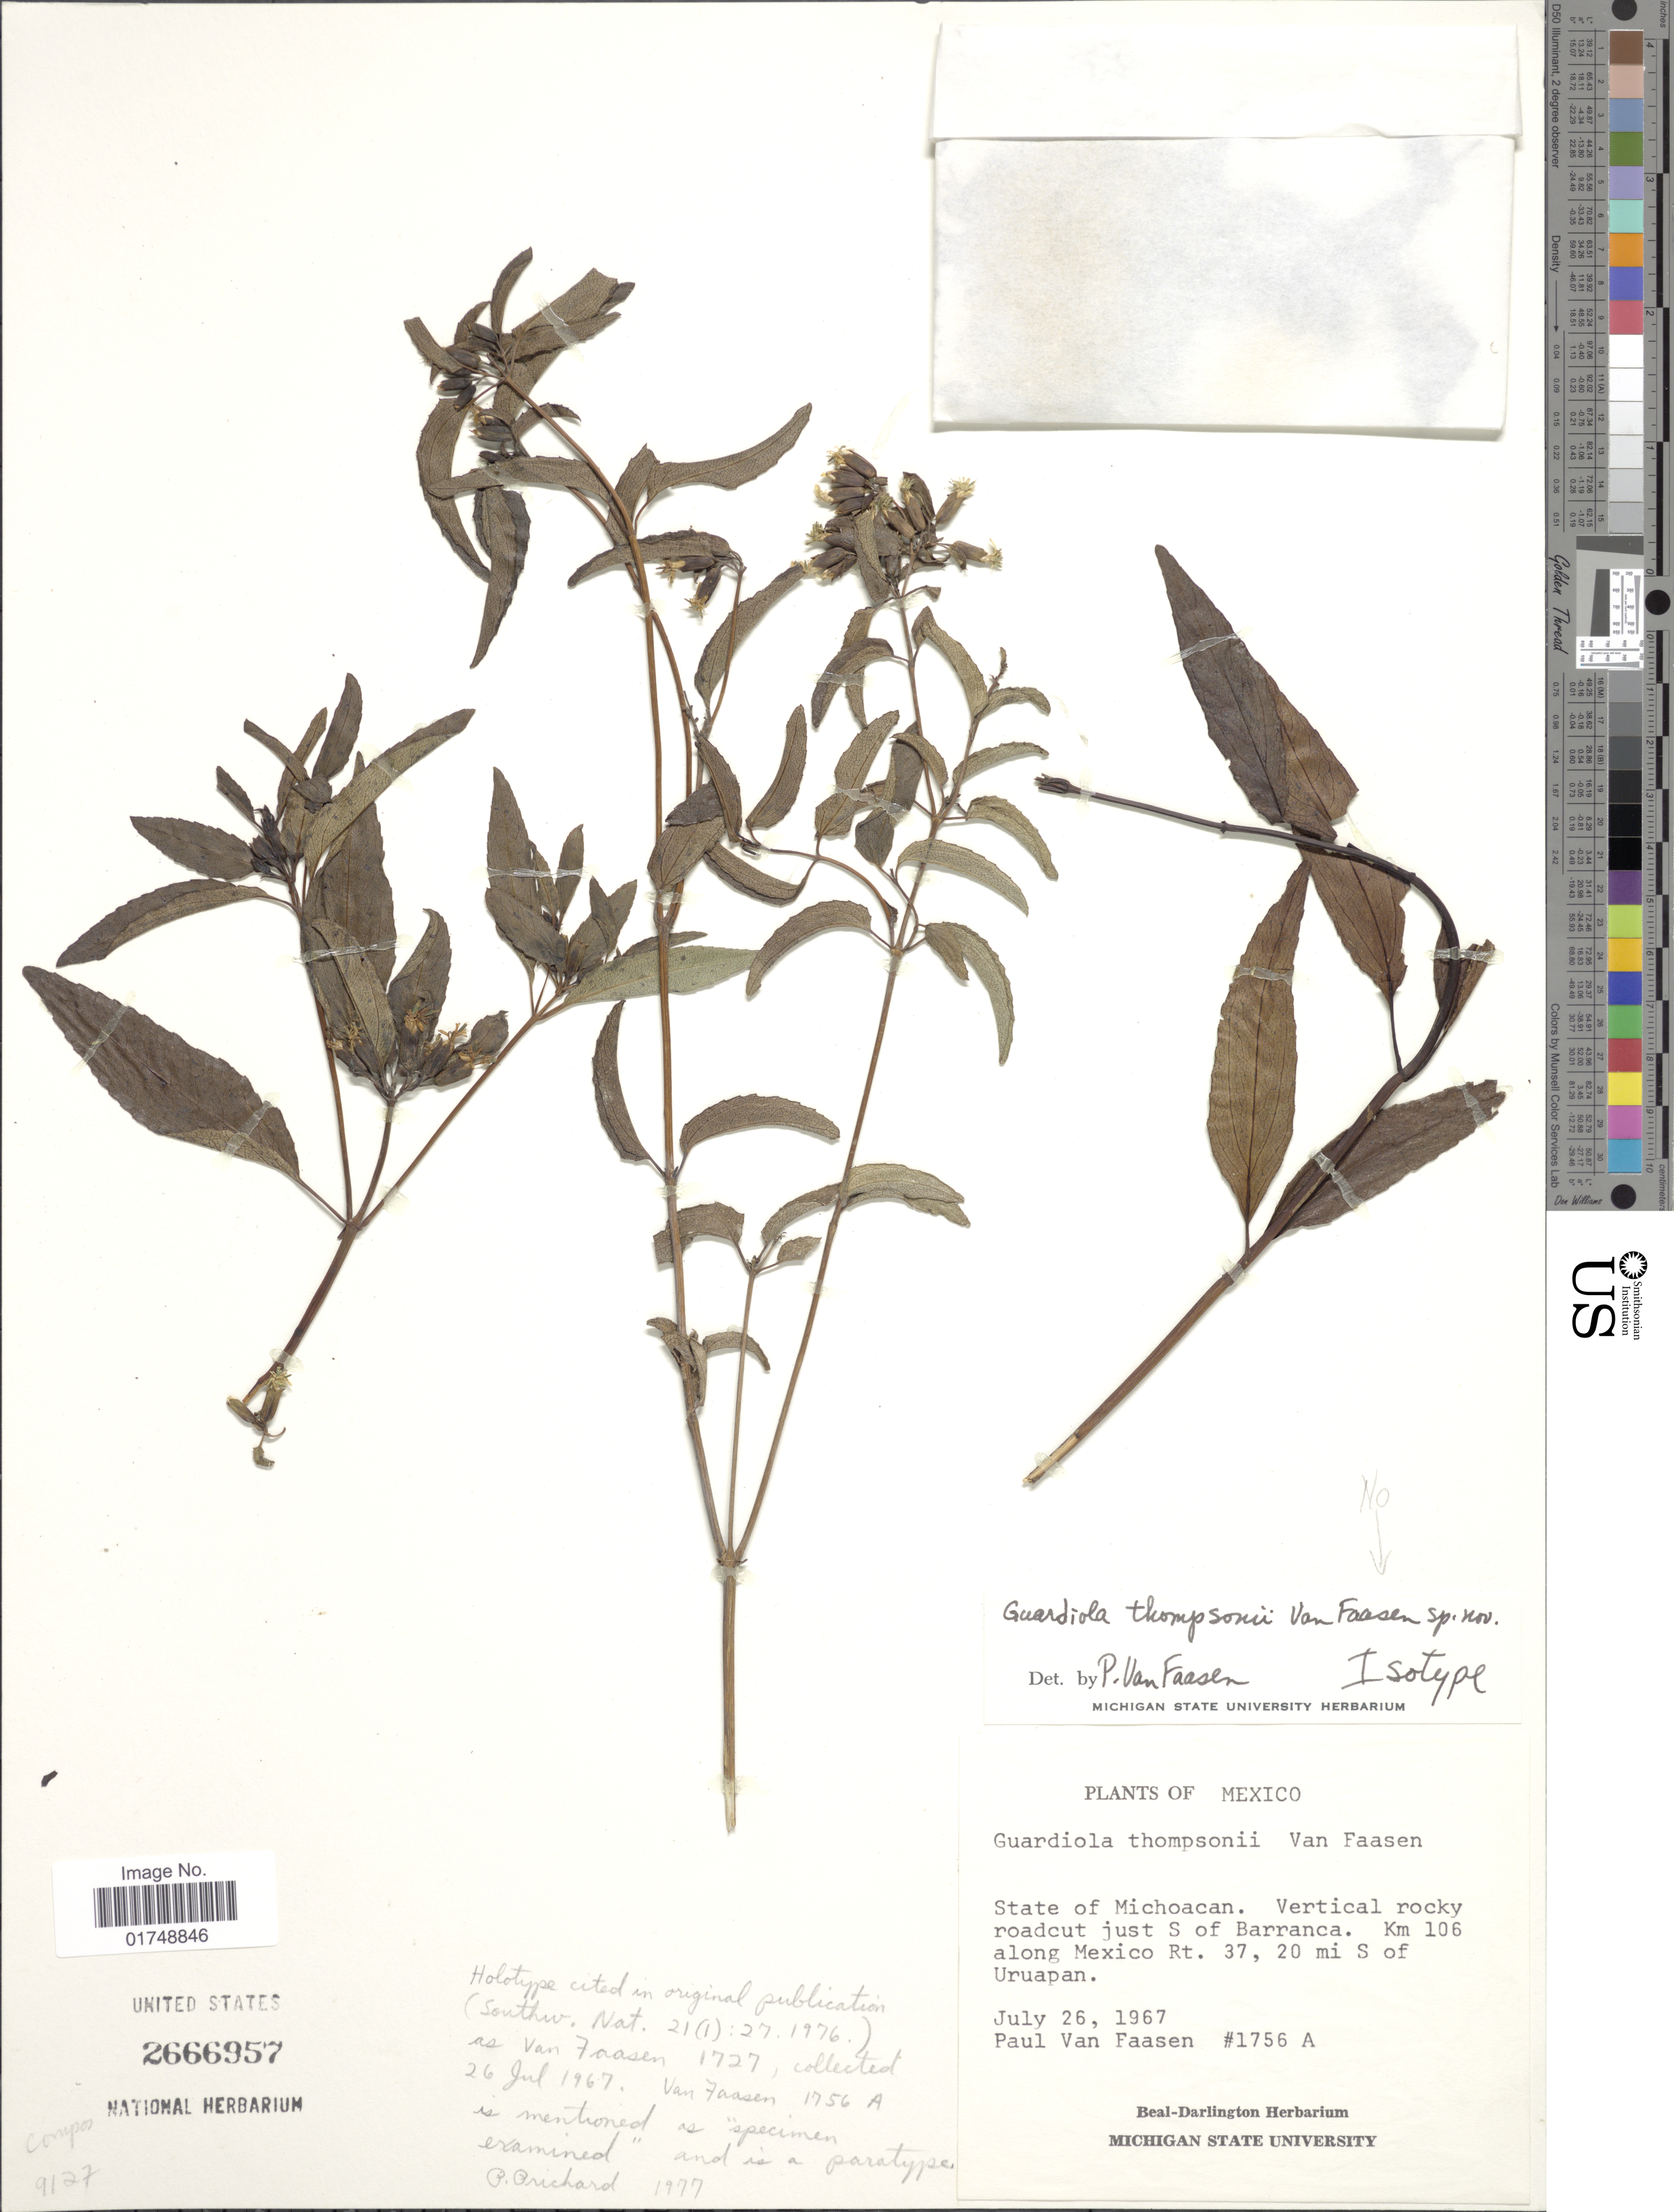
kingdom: Plantae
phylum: Tracheophyta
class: Magnoliopsida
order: Asterales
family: Asteraceae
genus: Guardiola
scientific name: Guardiola thompsonii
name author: Van Faasen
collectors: P. Van Faasen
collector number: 1756A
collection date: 1967-07-26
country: Mexico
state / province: Michoacán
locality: State of Michaocan. Vertical rocky roadcut just S of Barranca. Km 106 along Mexico Rt. 37. 20 mi S of Uruapan.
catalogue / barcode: US 2666957